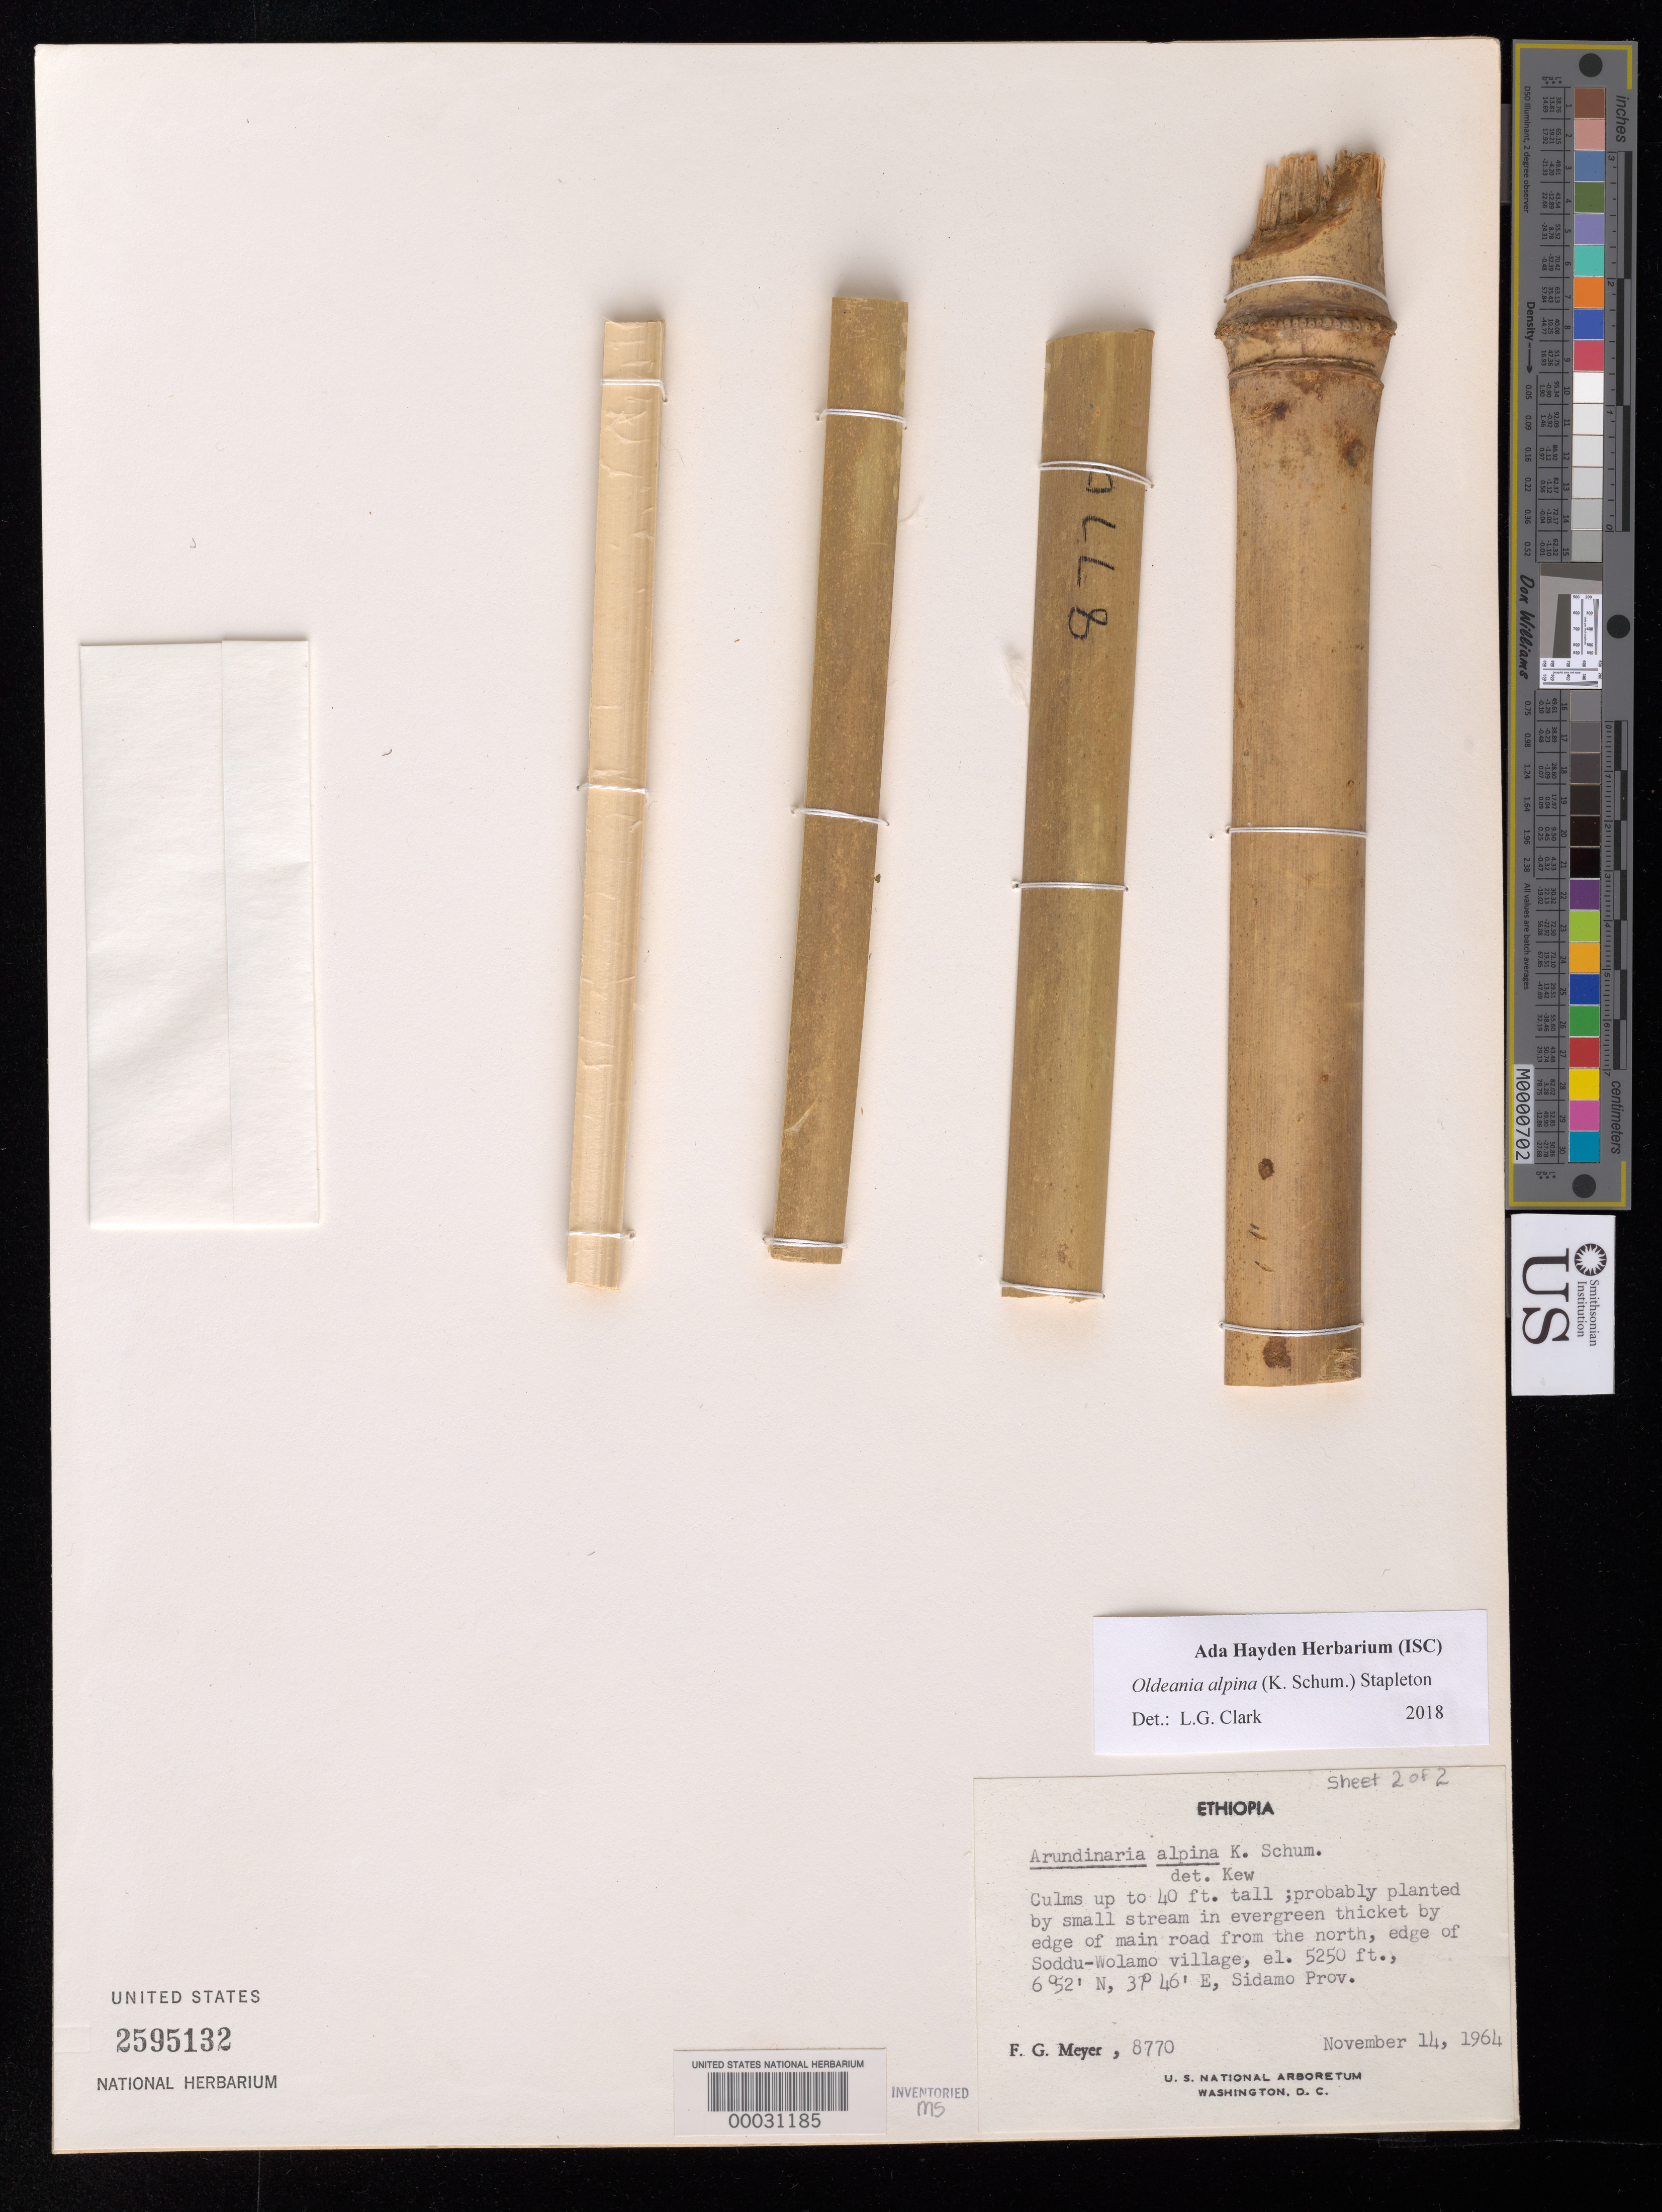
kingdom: Plantae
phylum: Tracheophyta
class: Liliopsida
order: Poales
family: Poaceae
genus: Oldeania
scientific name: Oldeania alpina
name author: (K. Schum.) Stapleton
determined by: Clark, L. G.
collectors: F. G. Meyer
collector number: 8770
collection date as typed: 14 Nov 1964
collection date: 1964-11-14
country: Ethiopia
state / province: Southern Nations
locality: Soddu-wolamo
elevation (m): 1600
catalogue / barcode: US 2595132